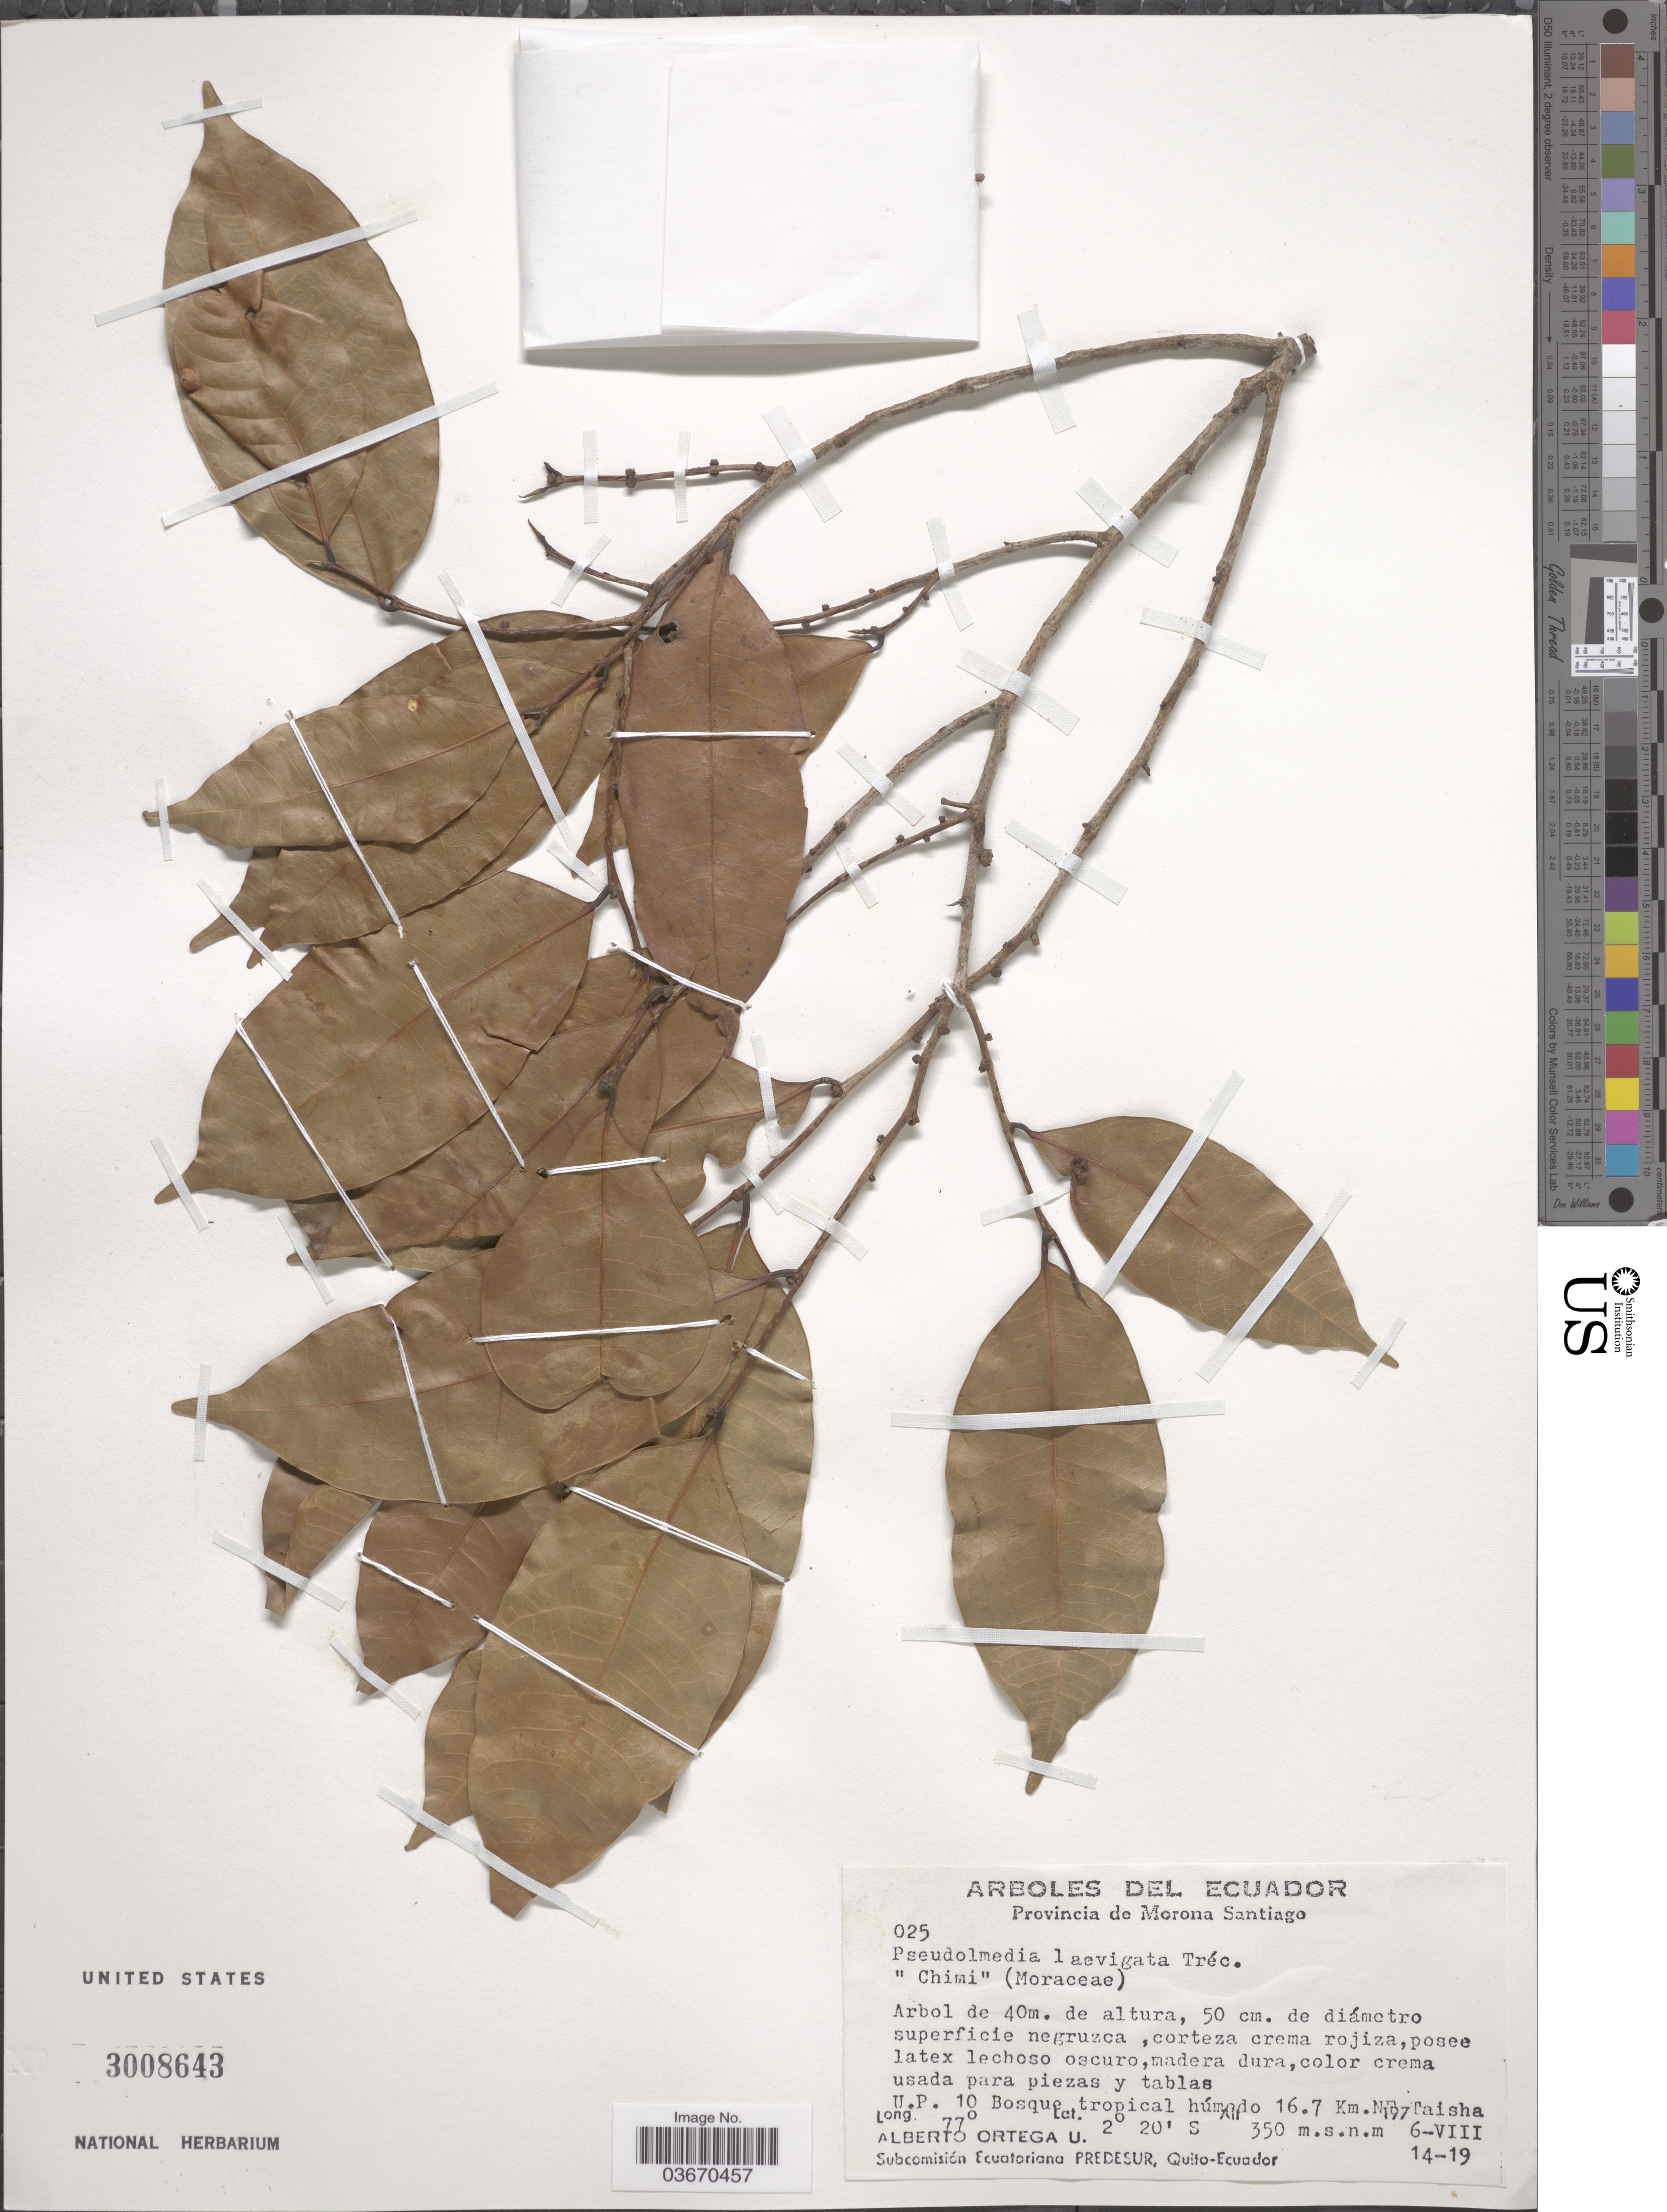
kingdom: Plantae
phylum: Tracheophyta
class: Magnoliopsida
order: Rosales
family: Moraceae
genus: Pseudolmedia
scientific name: Pseudolmedia laevigata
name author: Trécul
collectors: A. T. Ortega U.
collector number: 025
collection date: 1976-08-14/1976-08-19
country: Ecuador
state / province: Morona-Santiago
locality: U.P. 10 Bosque tropical húmedo 16.7 Km. NE Taisha.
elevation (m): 350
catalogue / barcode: US 3008643